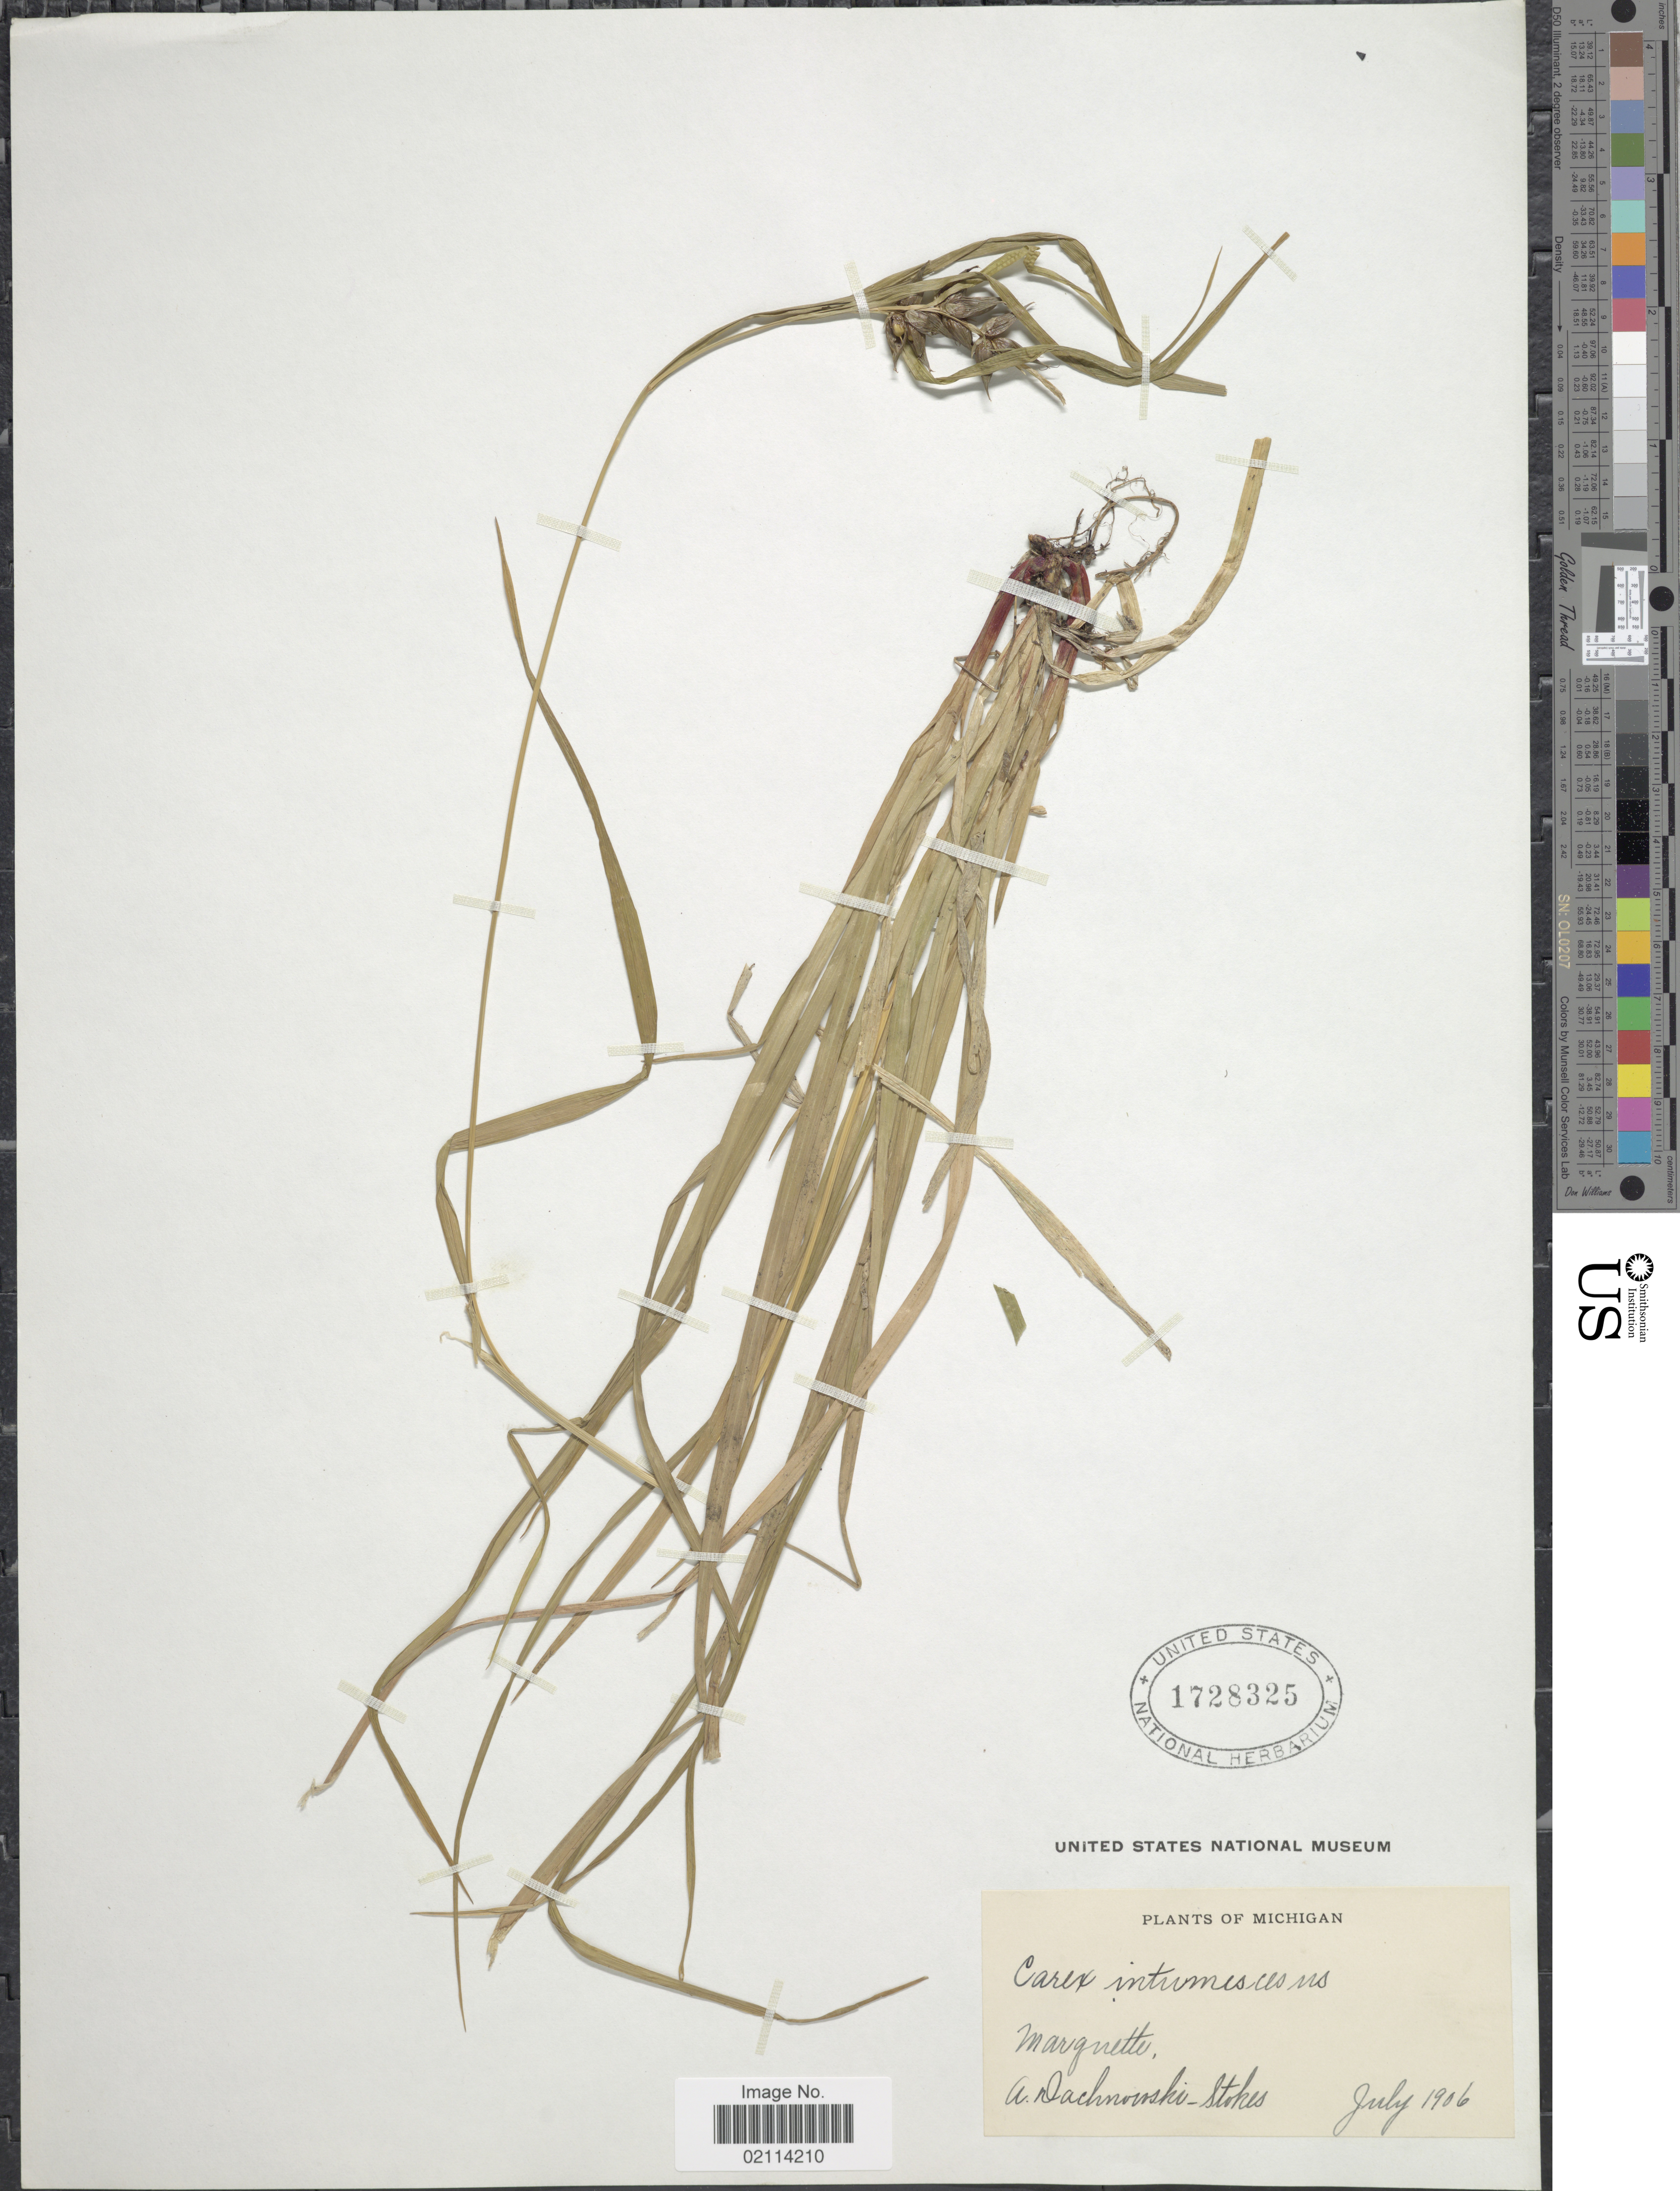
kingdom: Plantae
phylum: Tracheophyta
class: Liliopsida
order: Poales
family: Cyperaceae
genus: Carex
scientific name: Carex intumescens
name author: Rudge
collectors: A. P. Dachnowski-Stokes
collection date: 1906-07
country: United States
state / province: Michigan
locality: Marquette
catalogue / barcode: US 1728325